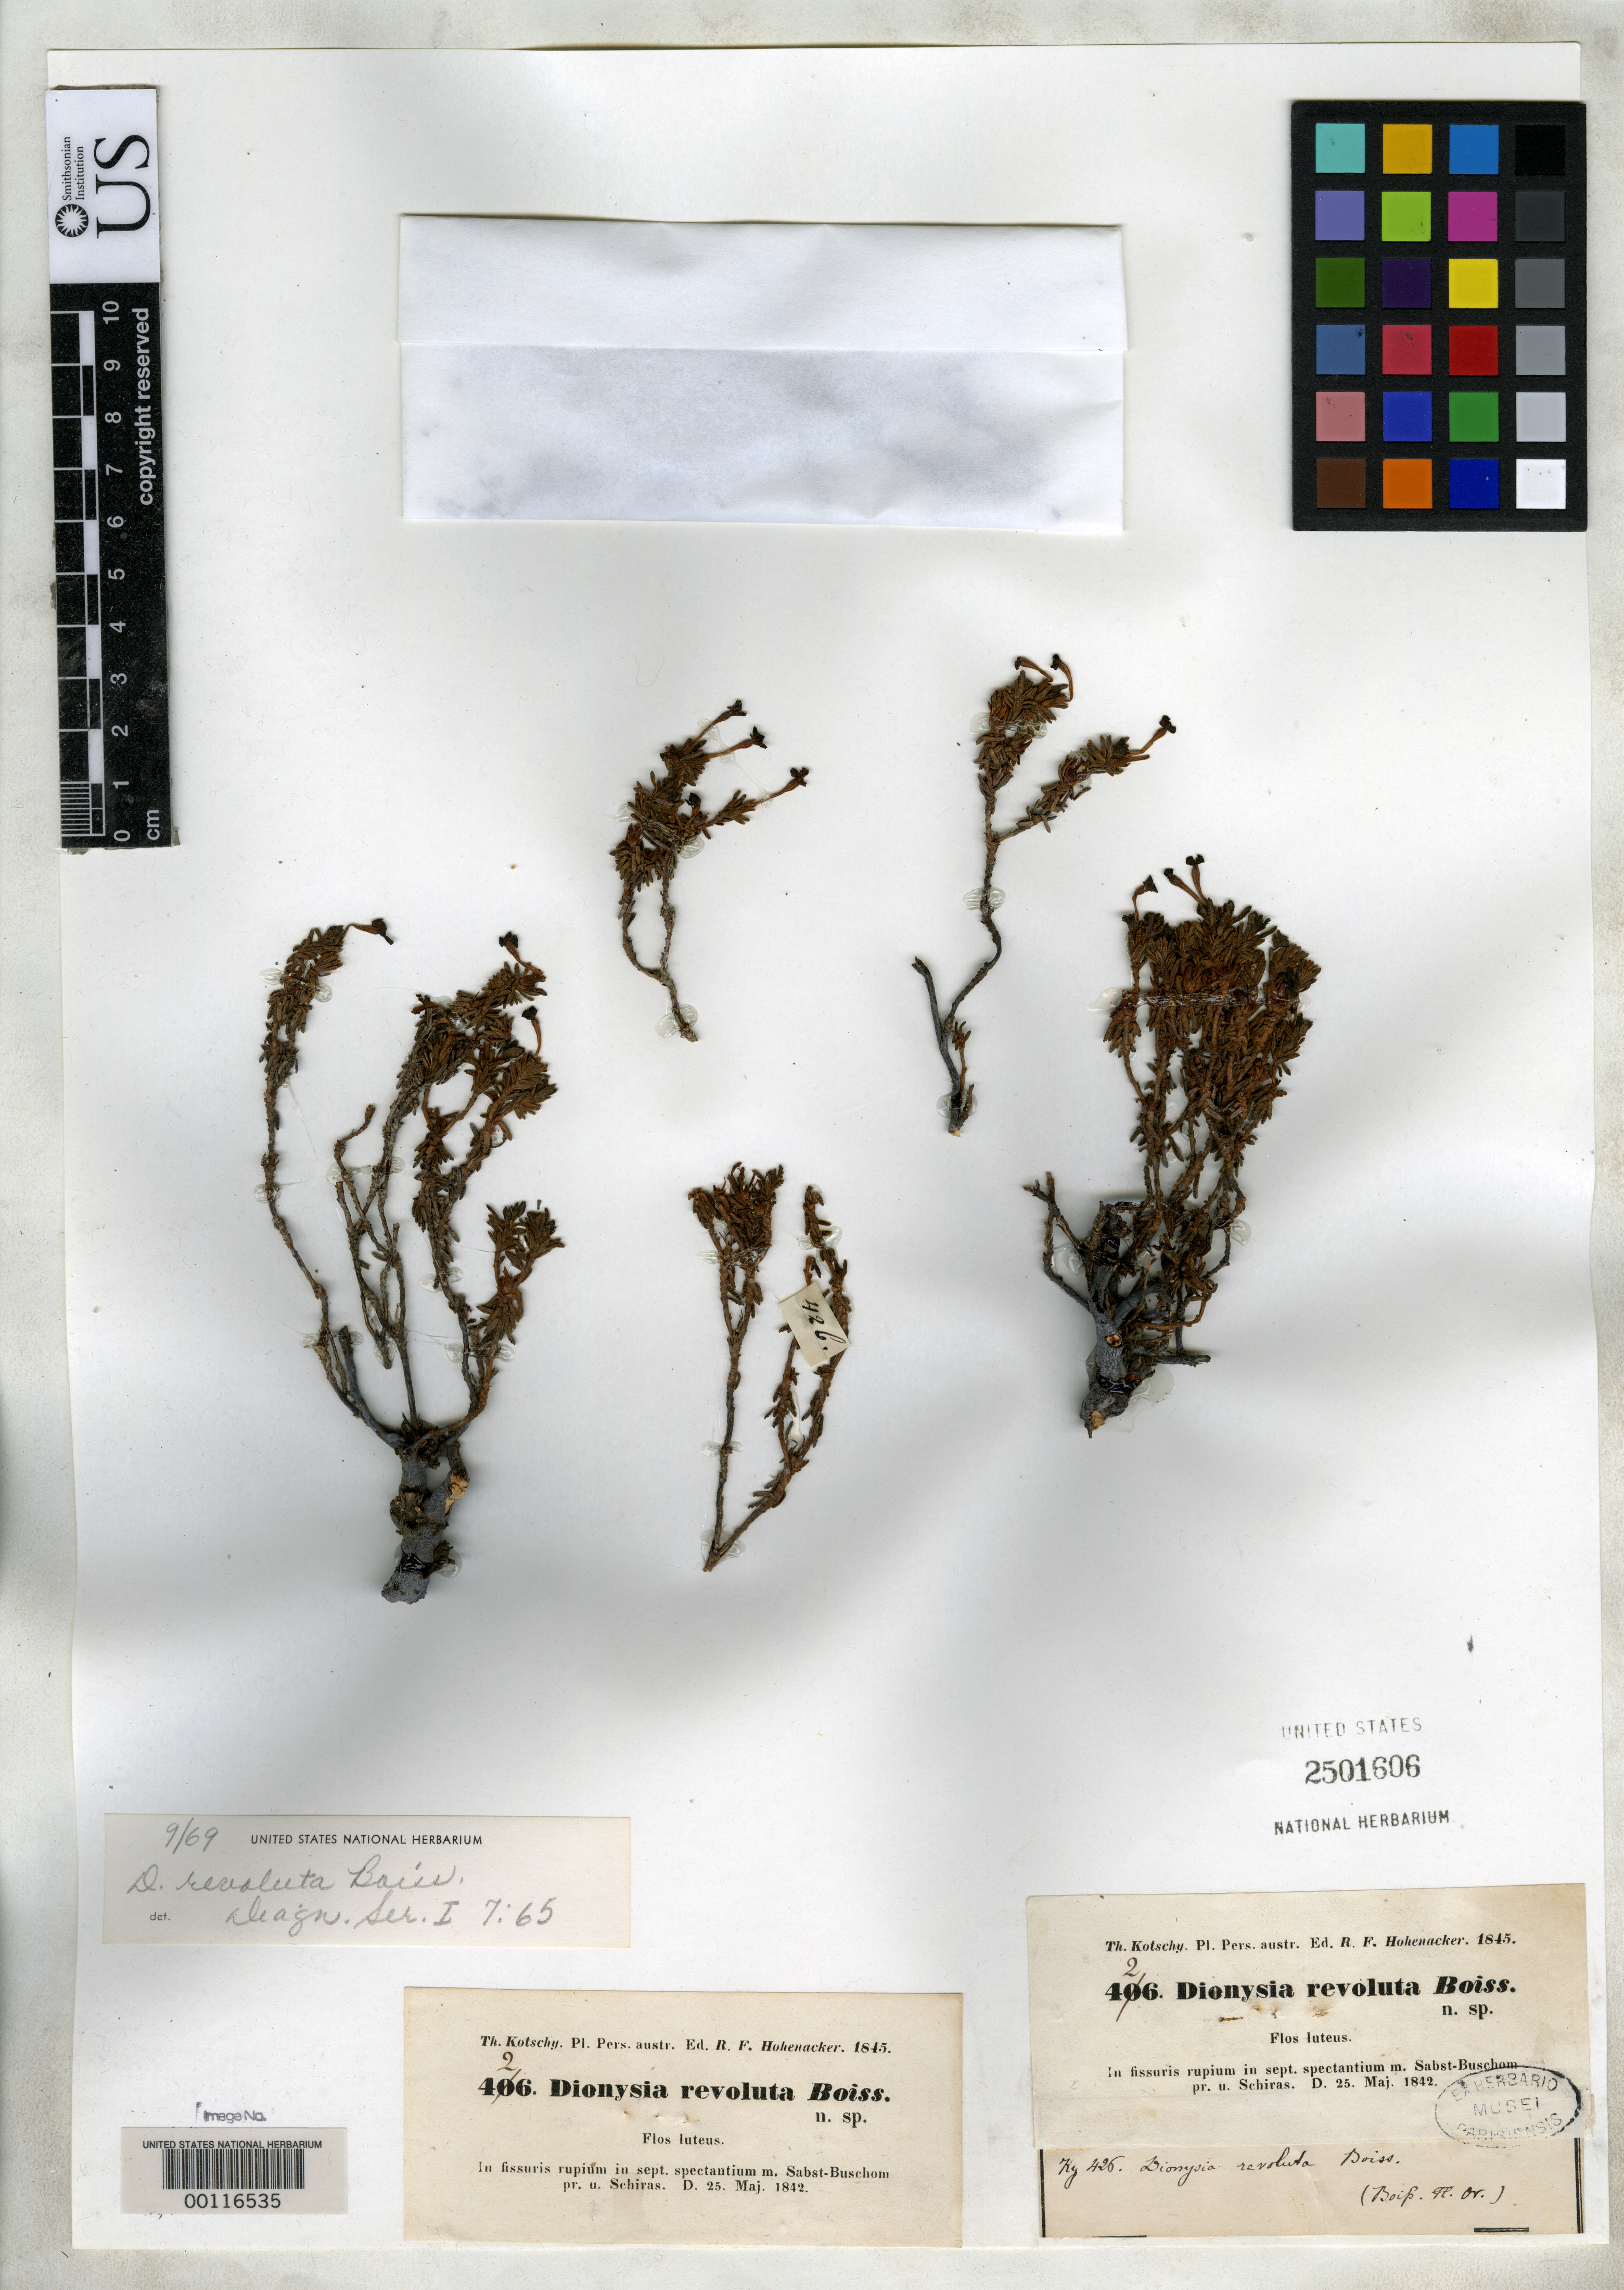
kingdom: Plantae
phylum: Tracheophyta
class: Magnoliopsida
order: Ericales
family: Primulaceae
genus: Dionysia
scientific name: Dionysia revoluta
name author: Boiss.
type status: Isotype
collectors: K. G. Kotschy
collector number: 426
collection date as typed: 25 May 1842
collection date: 1842-05-25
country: Iran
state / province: Fars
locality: Shiraz.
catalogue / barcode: US 2501606